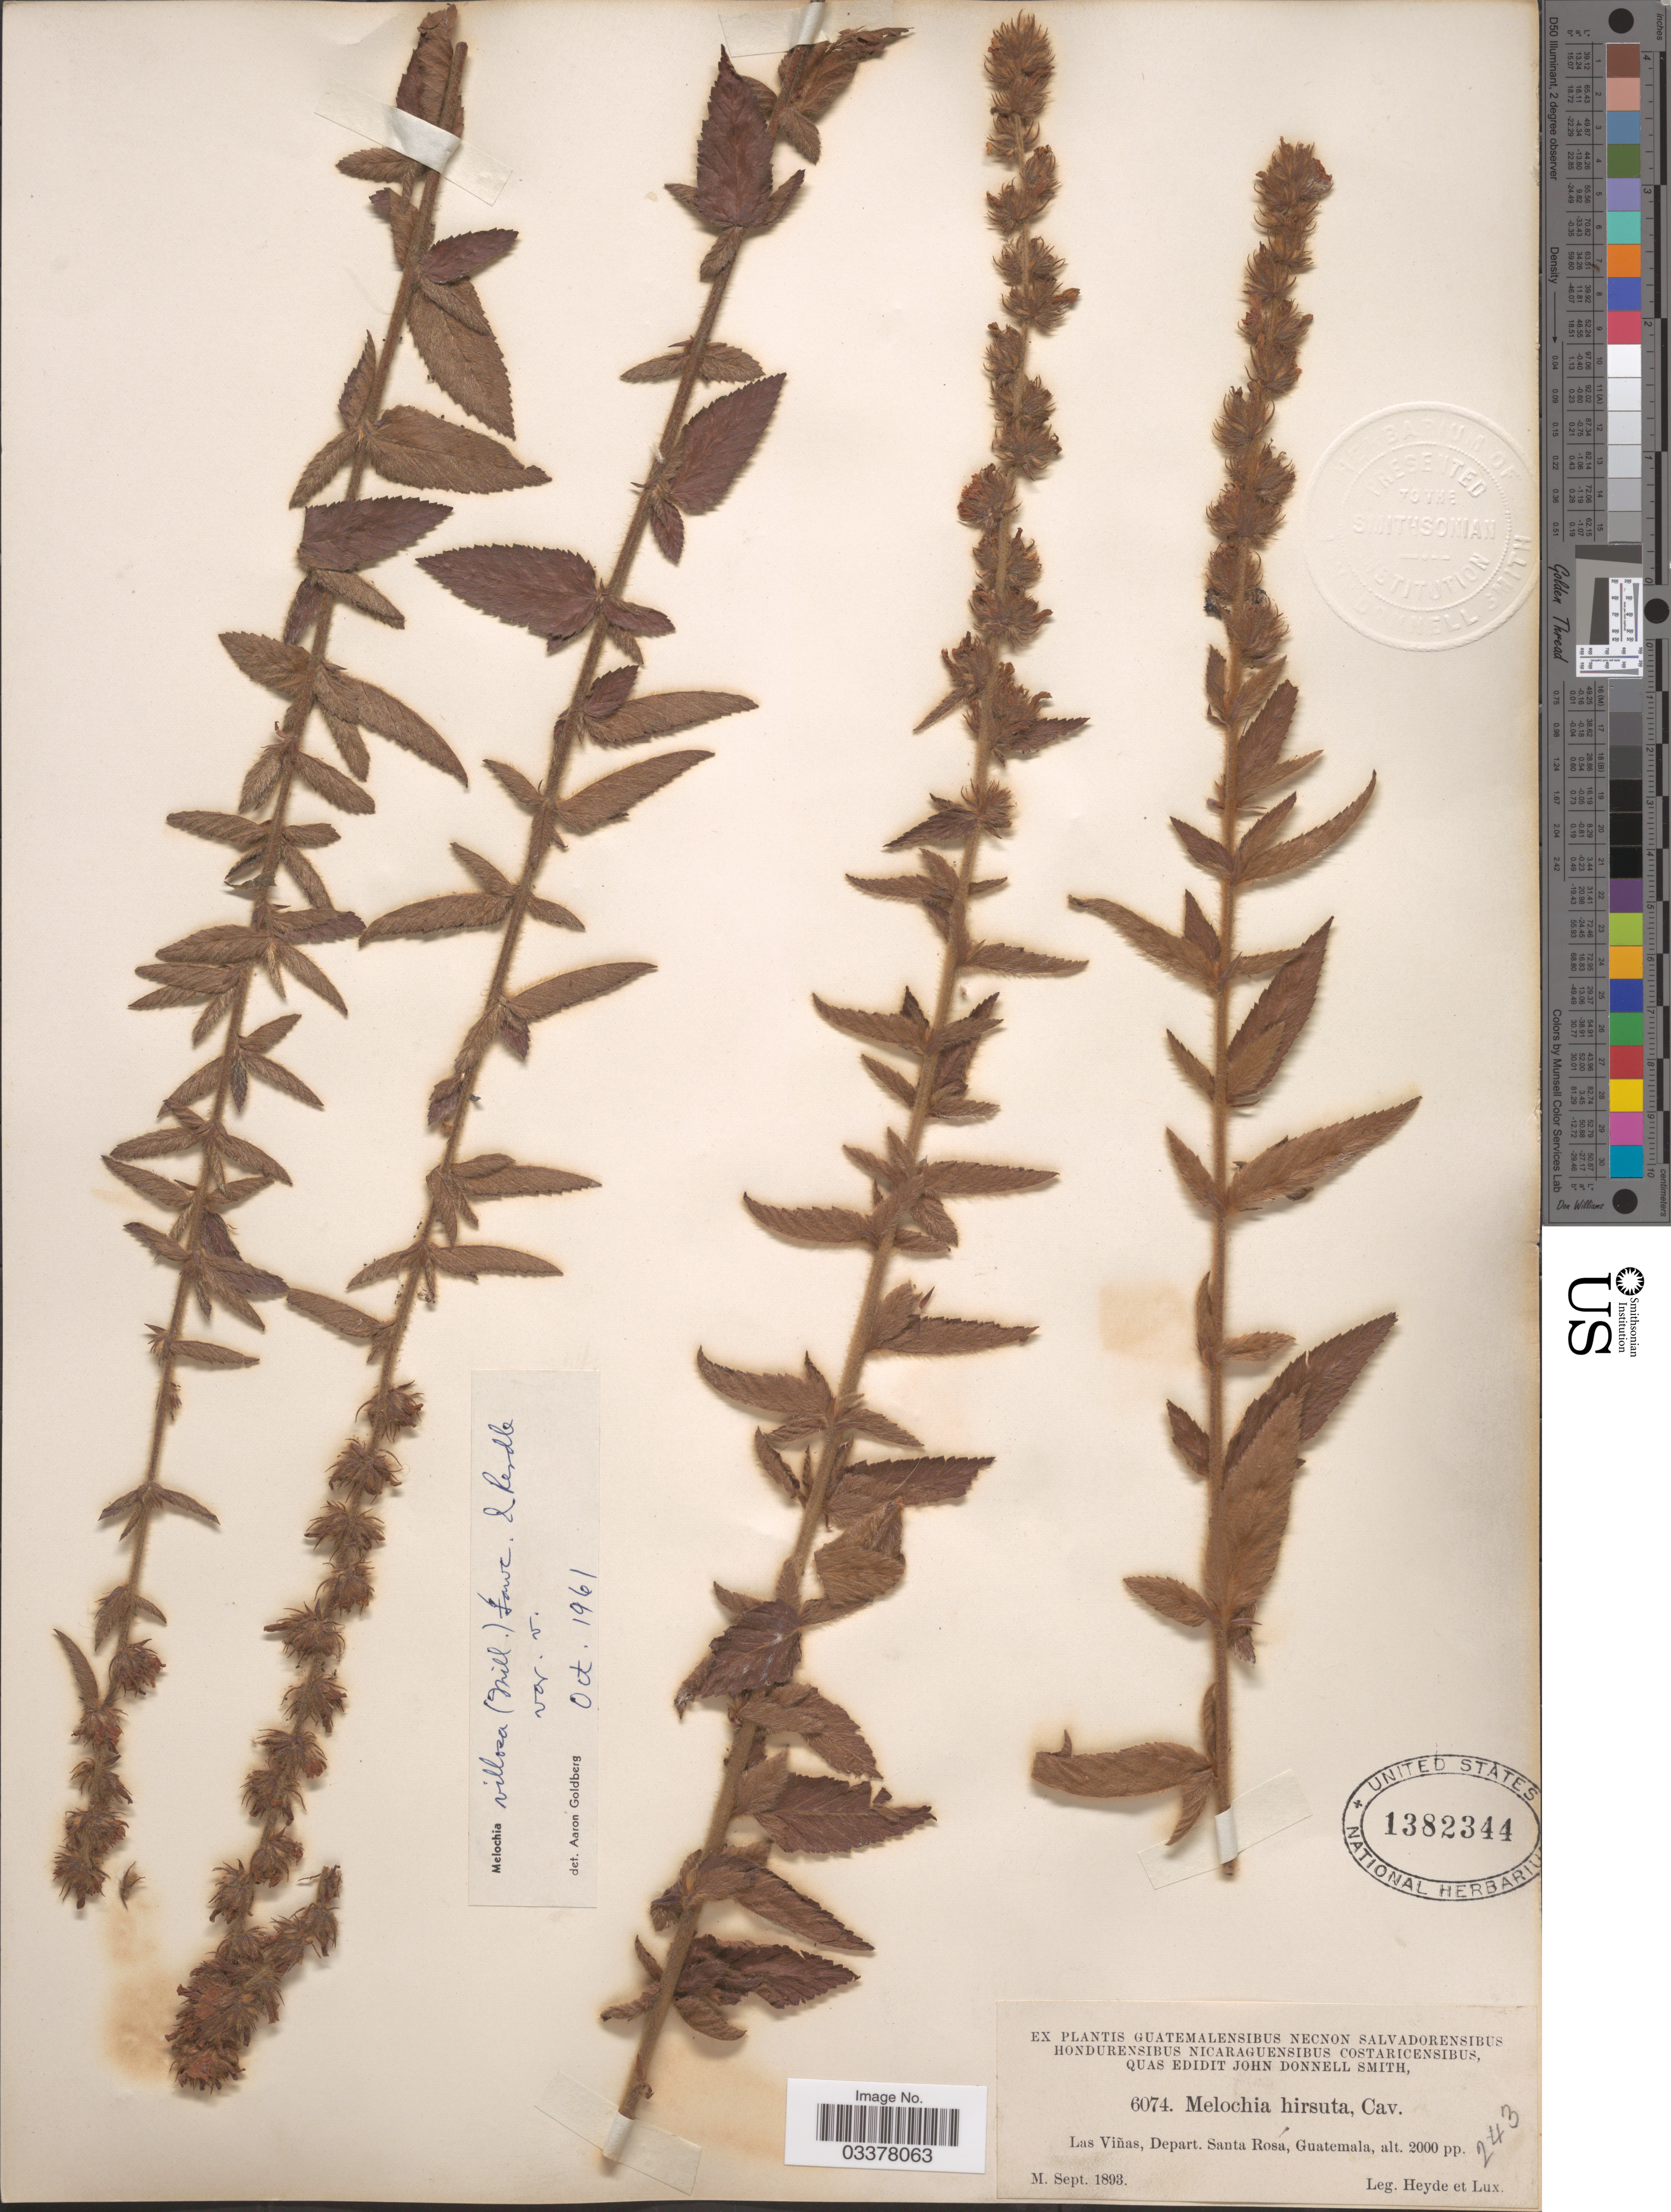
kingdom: Plantae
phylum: Tracheophyta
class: Magnoliopsida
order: Malvales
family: Malvaceae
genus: Melochia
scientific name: Melochia spicata var. spicata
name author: (L.) Fryxell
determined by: Dorr, L. J., (BOT), Smithsonian Institution - National Museum of Natural History (UNITED STATES)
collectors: Heyde & Lux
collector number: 6074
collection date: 1893-09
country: Guatemala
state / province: Santa Rosa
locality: Las Viñas, Depart. Santa Rosa.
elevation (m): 610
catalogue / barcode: US 1382344